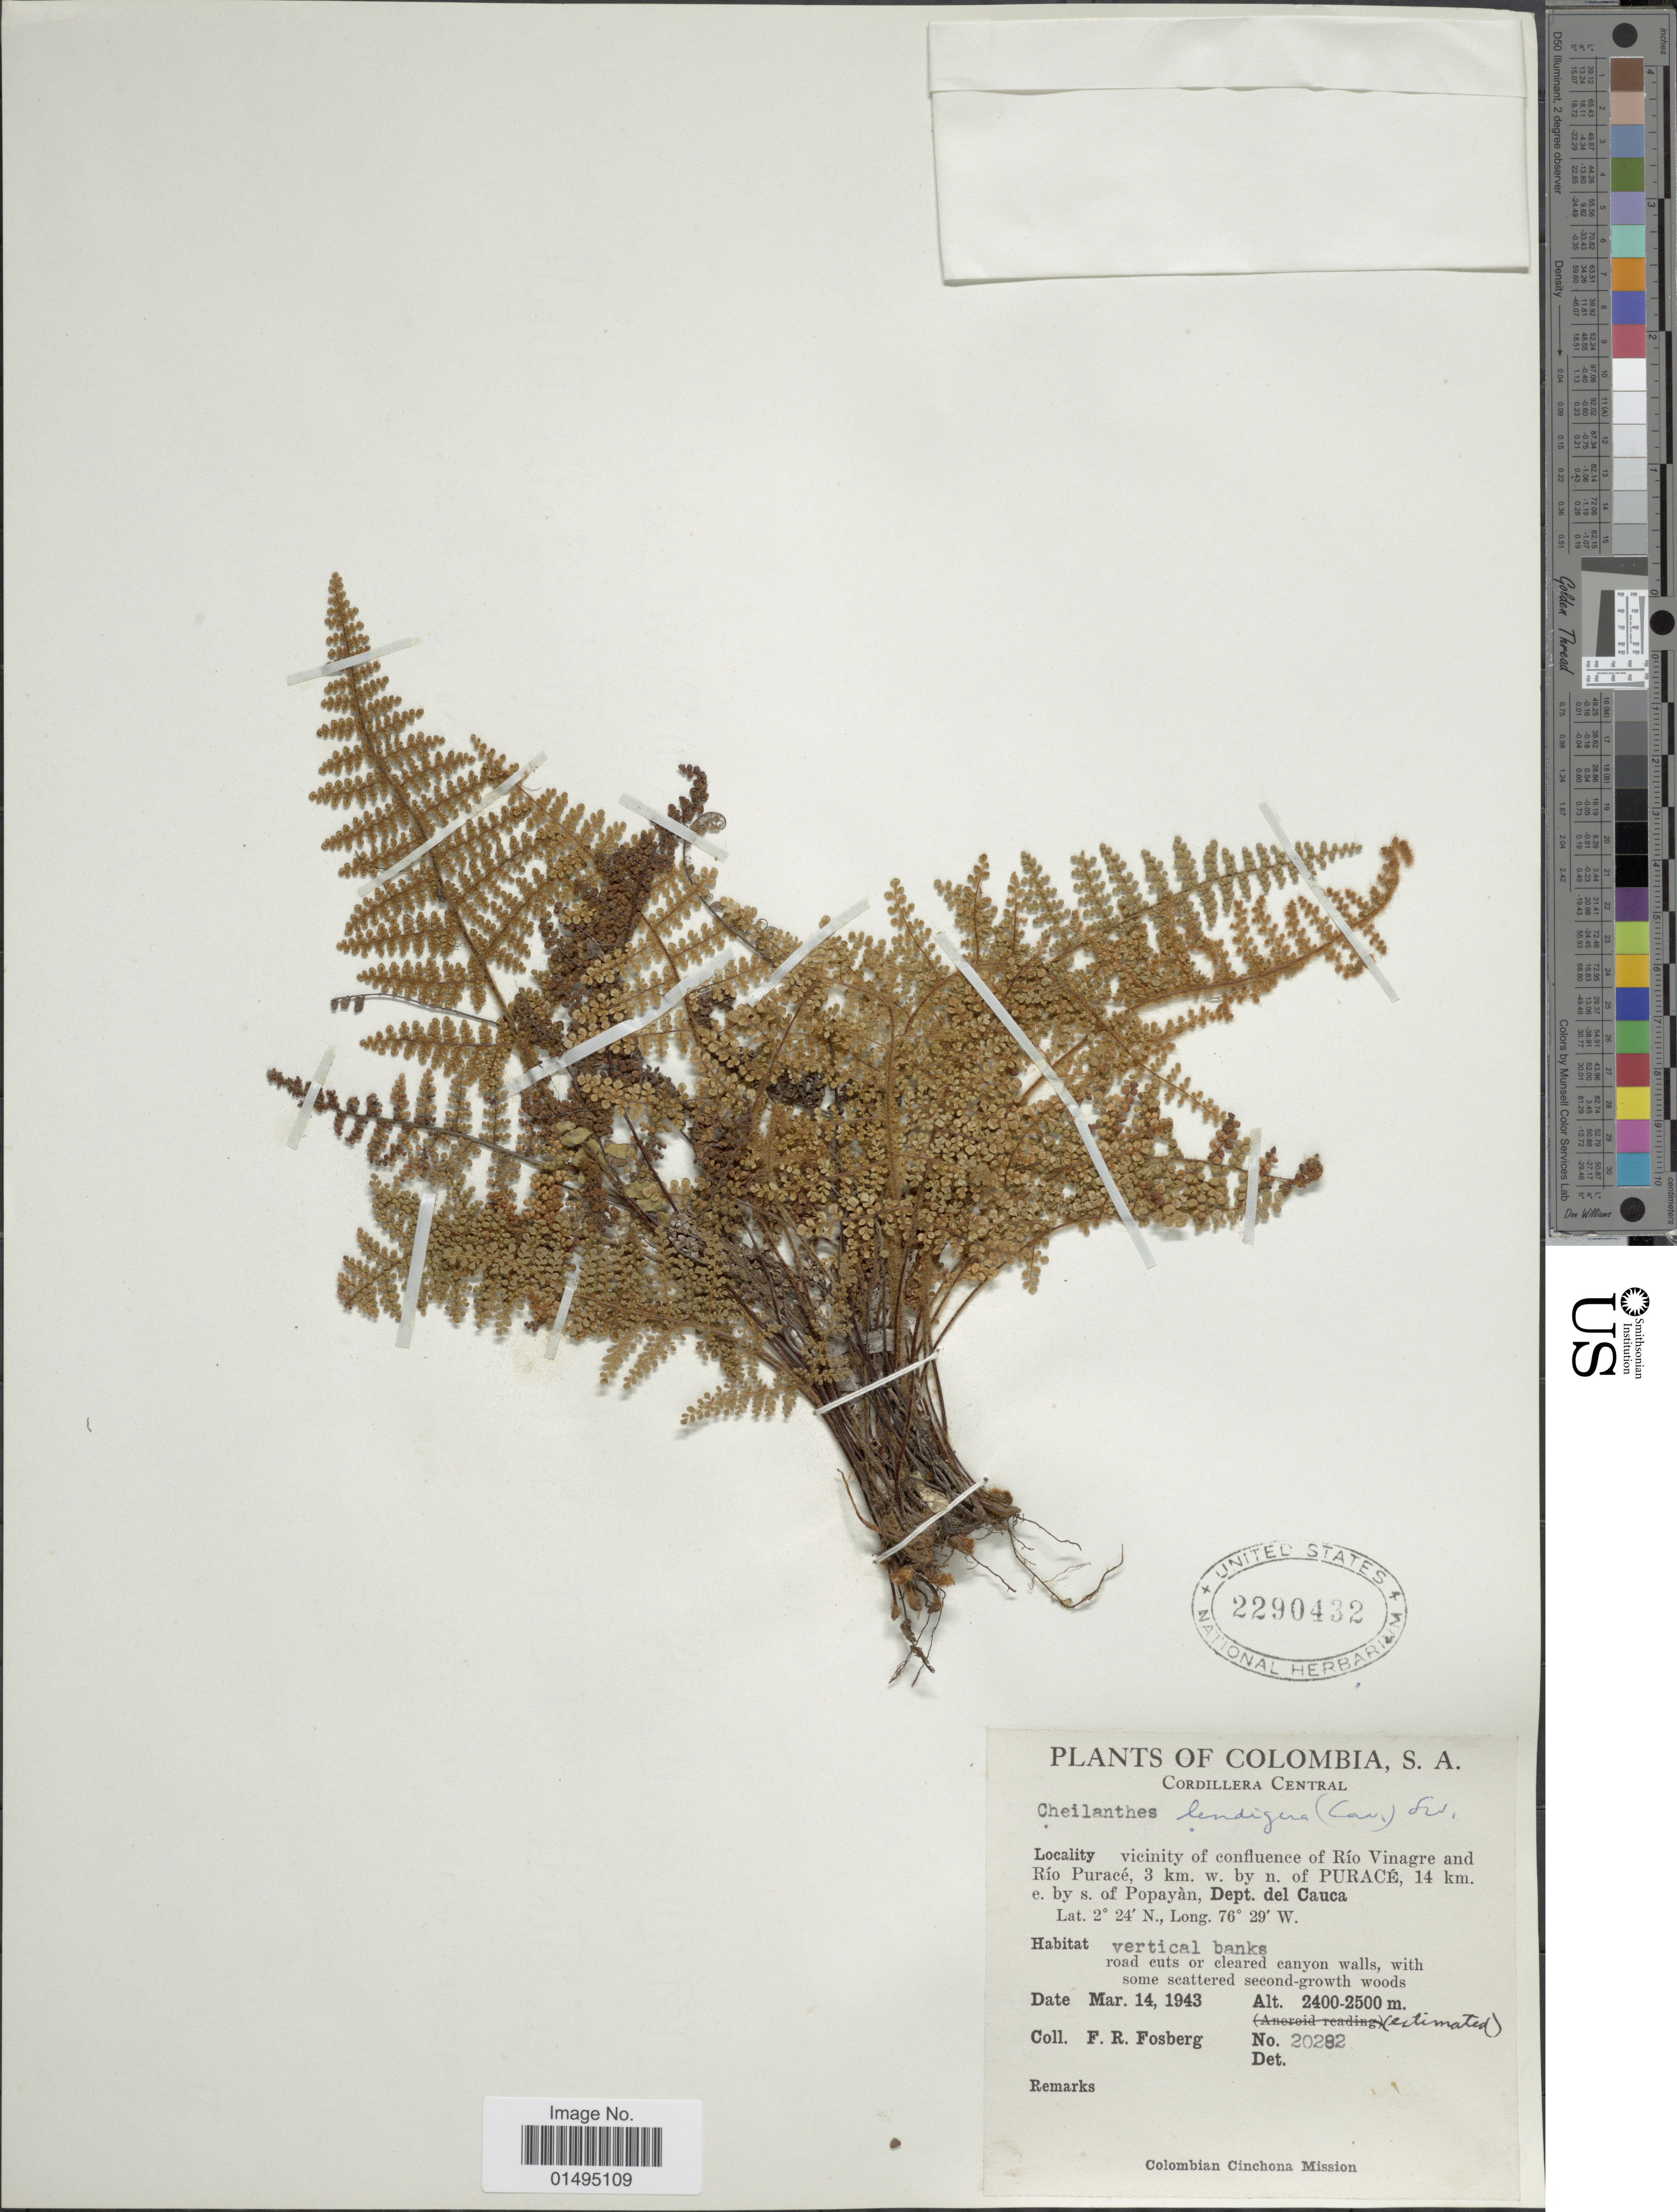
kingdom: Plantae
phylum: Tracheophyta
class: Polypodiopsida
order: Polypodiales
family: Pteridaceae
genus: Myriopteris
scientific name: Myriopteris lendigera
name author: (Cav.) J. Sm.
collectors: F. R. Fosberg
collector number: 20282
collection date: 1943-03-14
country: Colombia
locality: Cordillera Centralm vicinity of confluence of Rio Vinagre and Rio Purace, 3 km. w. by n. of Purace, 14 km. e. by. s. of Popayan, Dept. del Cauca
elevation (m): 2400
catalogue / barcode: US 2290432